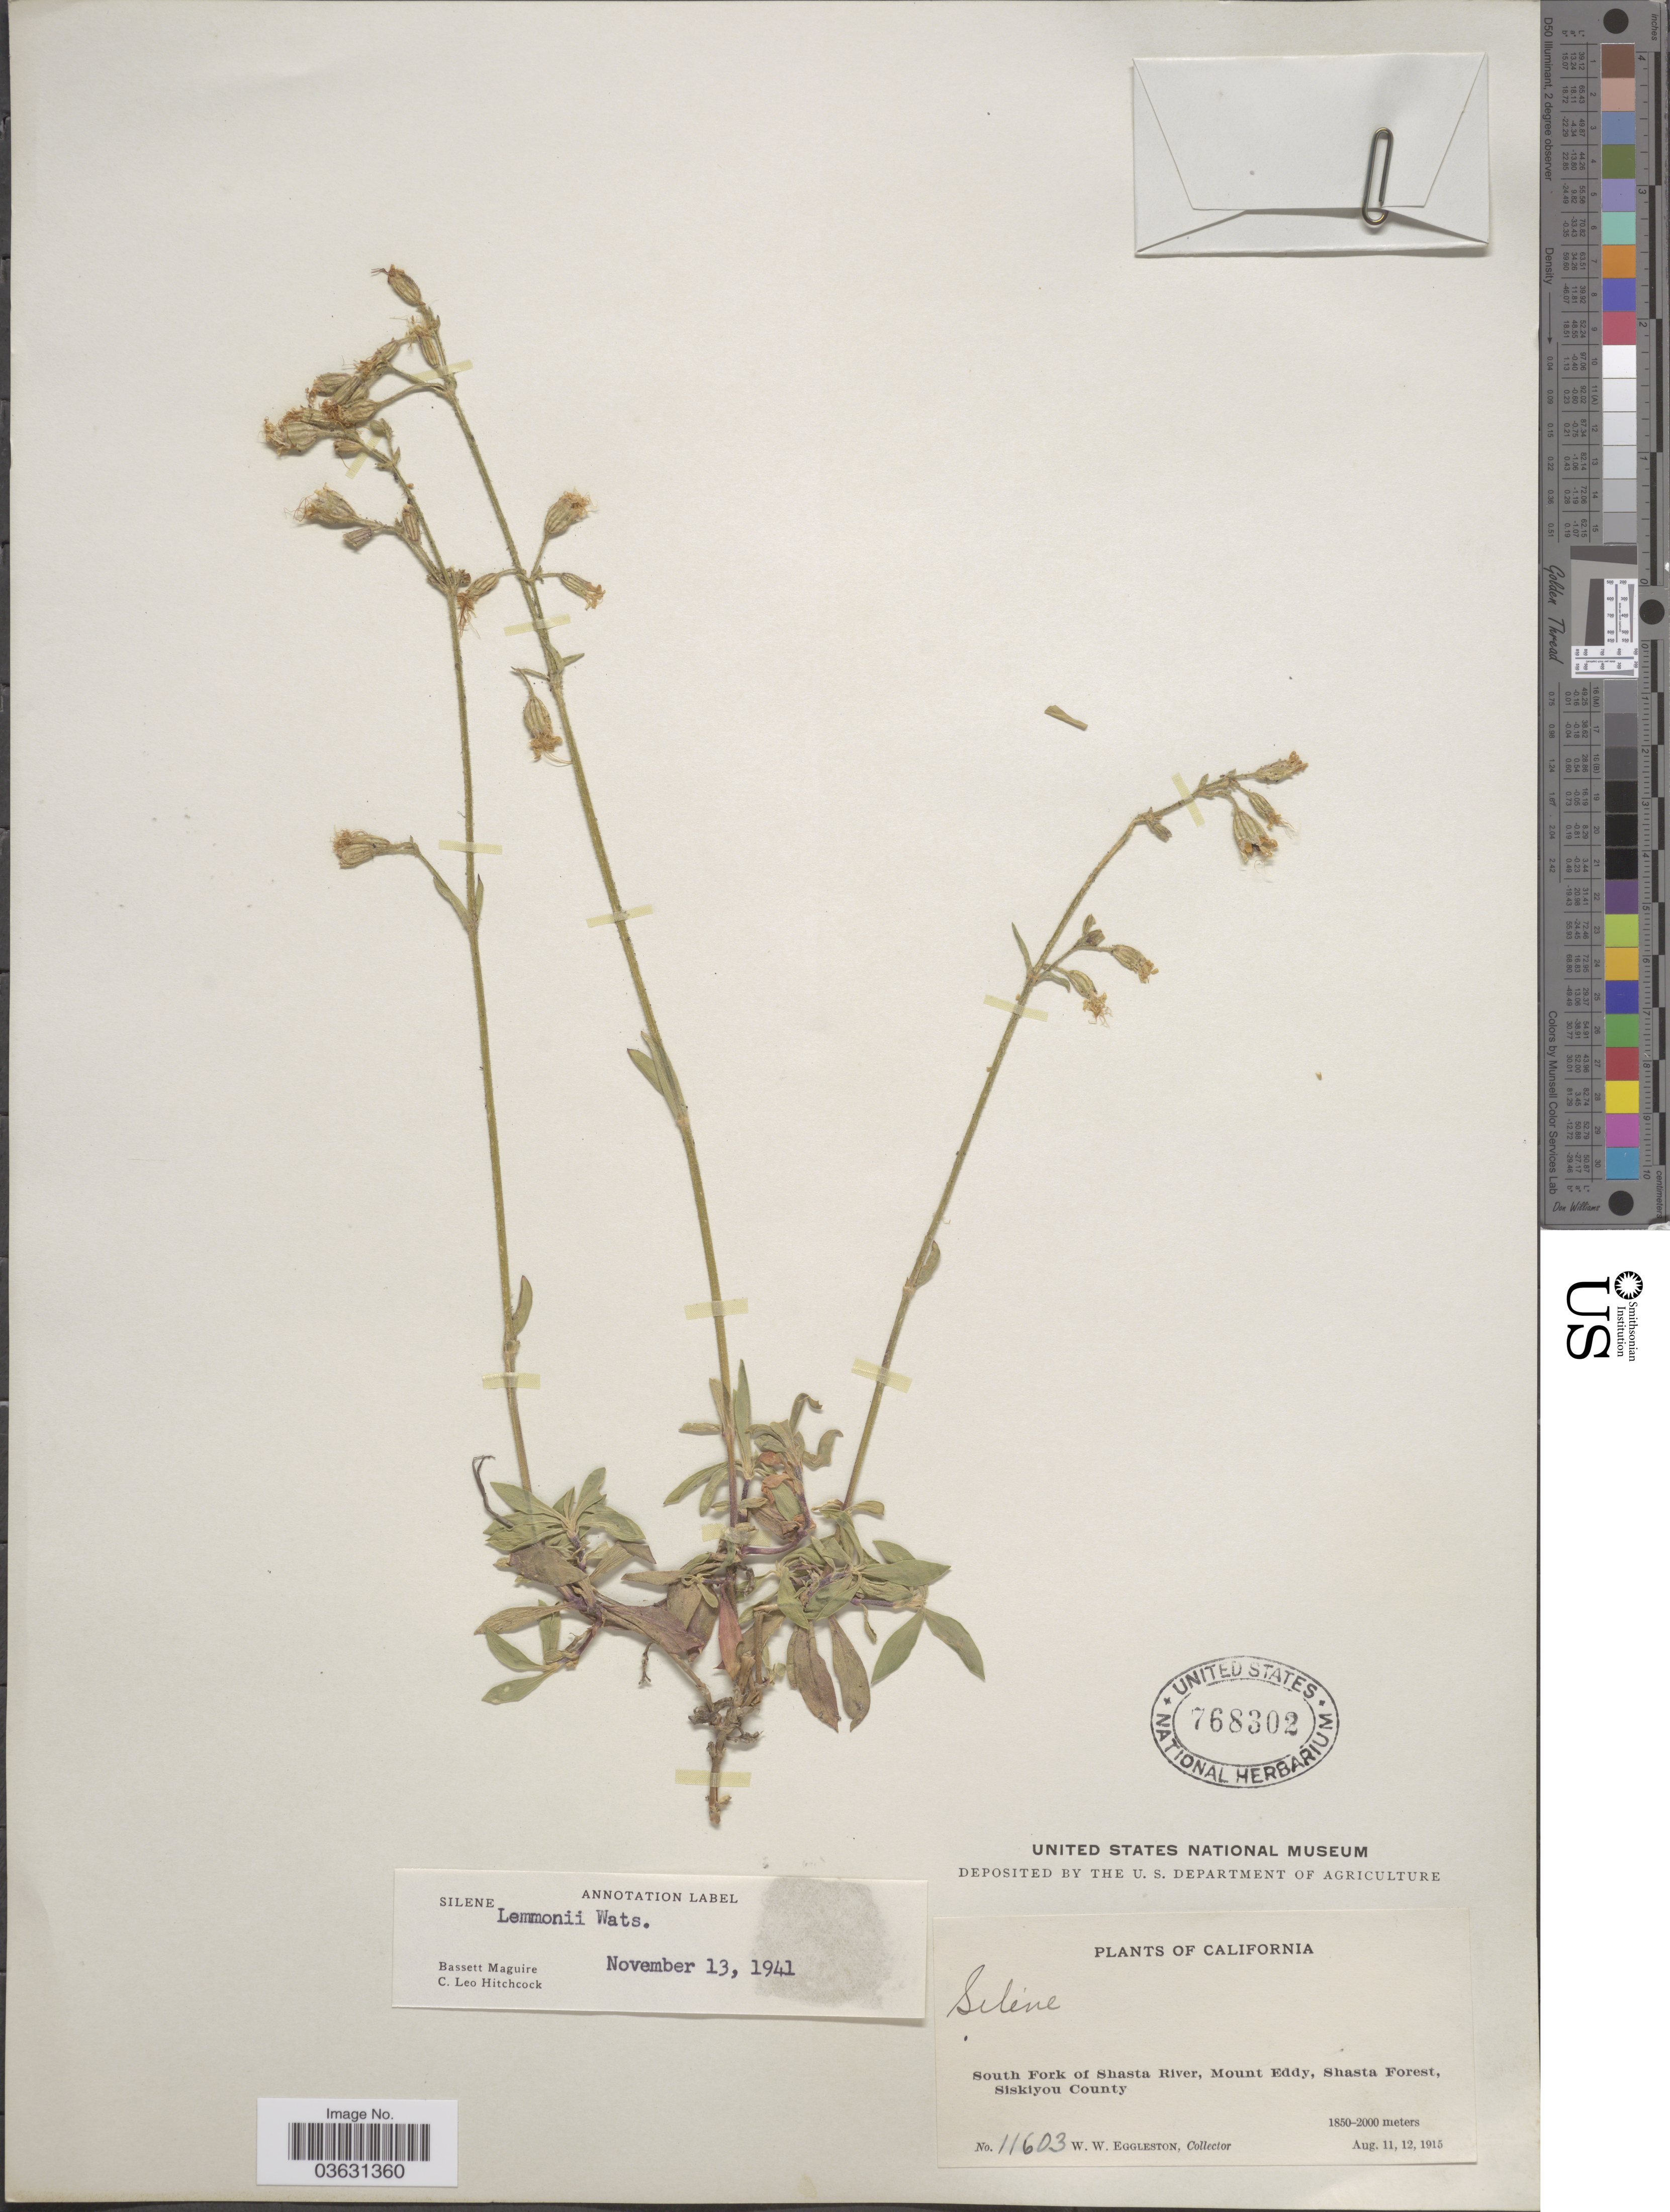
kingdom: Plantae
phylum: Tracheophyta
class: Magnoliopsida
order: Caryophyllales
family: Caryophyllaceae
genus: Silene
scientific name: Silene lemmonii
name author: S. Watson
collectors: W. W. Eggleston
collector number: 11603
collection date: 1915-08-11/1915-08-12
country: United States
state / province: California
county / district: Siskiyou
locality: South Fork of Shasta River, Mount Eddy, Shasta Forest, Siskiyou County.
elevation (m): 1850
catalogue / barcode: US 768302